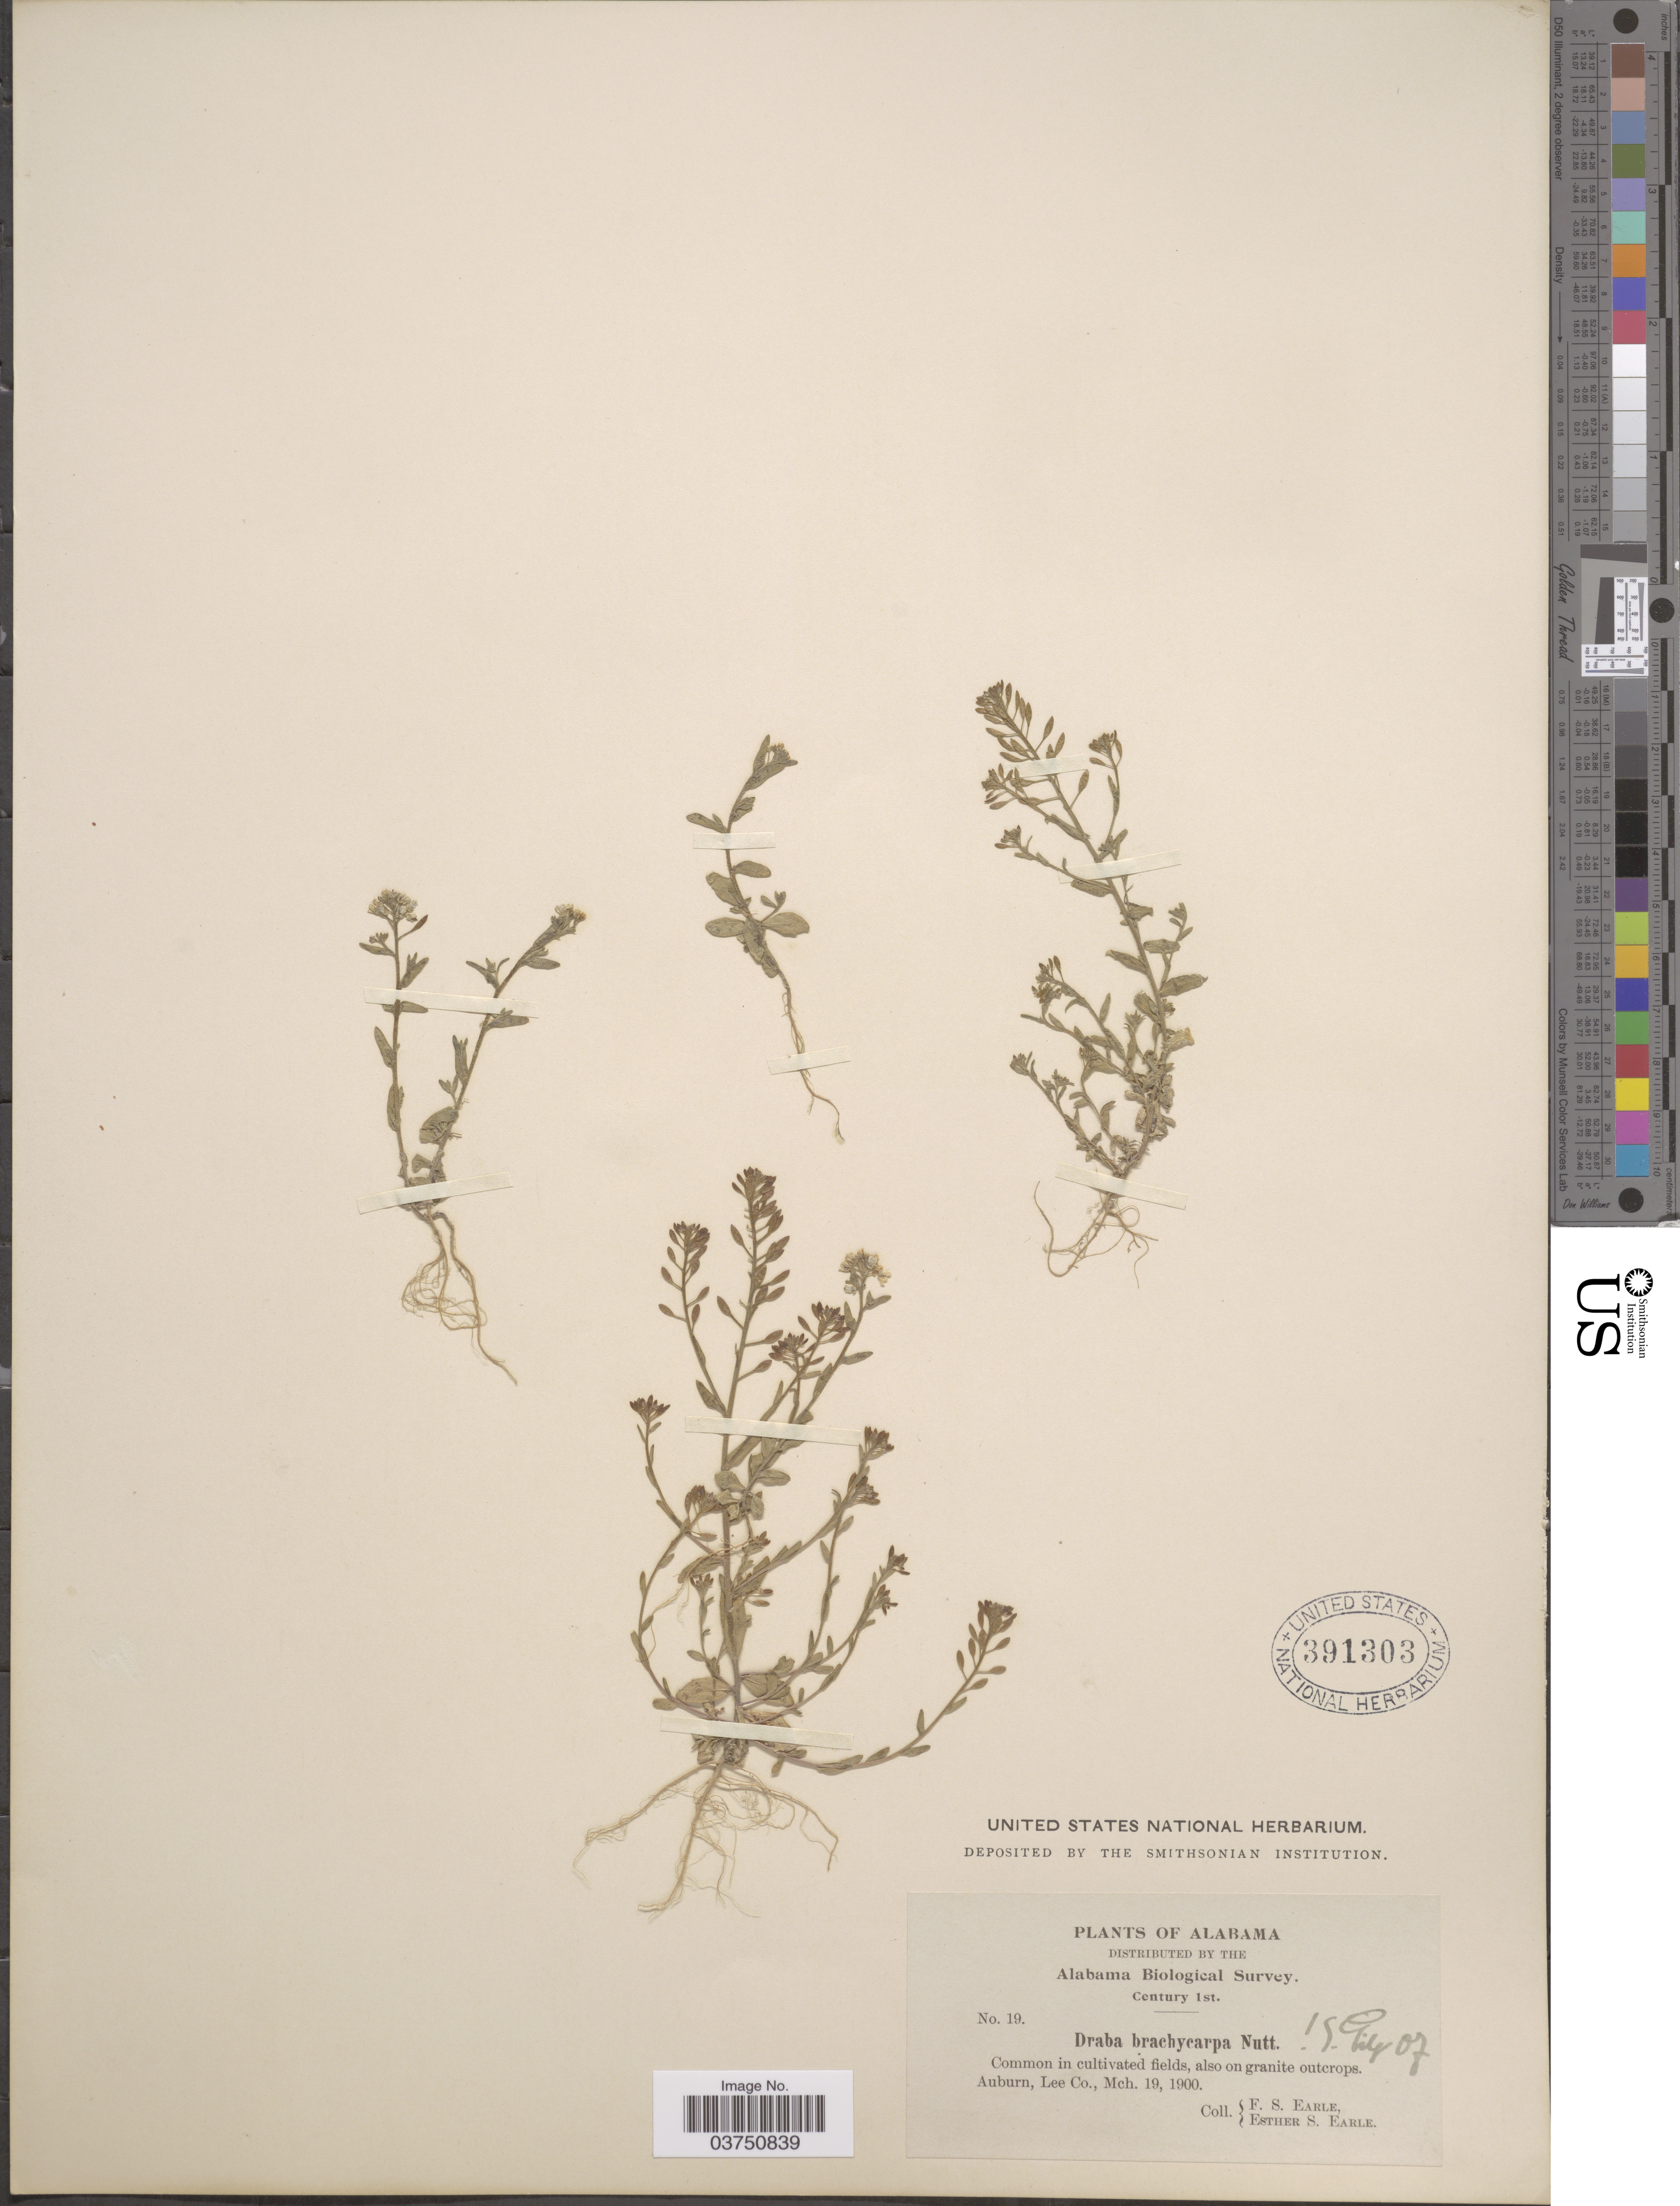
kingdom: Plantae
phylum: Tracheophyta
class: Magnoliopsida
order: Brassicales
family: Brassicaceae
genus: Draba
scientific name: Draba brachycarpa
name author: (Nutt.) Torr. & A. Gray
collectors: F. S. Earle & E. S. Earle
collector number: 19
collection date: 1900-03-19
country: United States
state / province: Alabama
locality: Auburn, Lee Co.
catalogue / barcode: US 391303